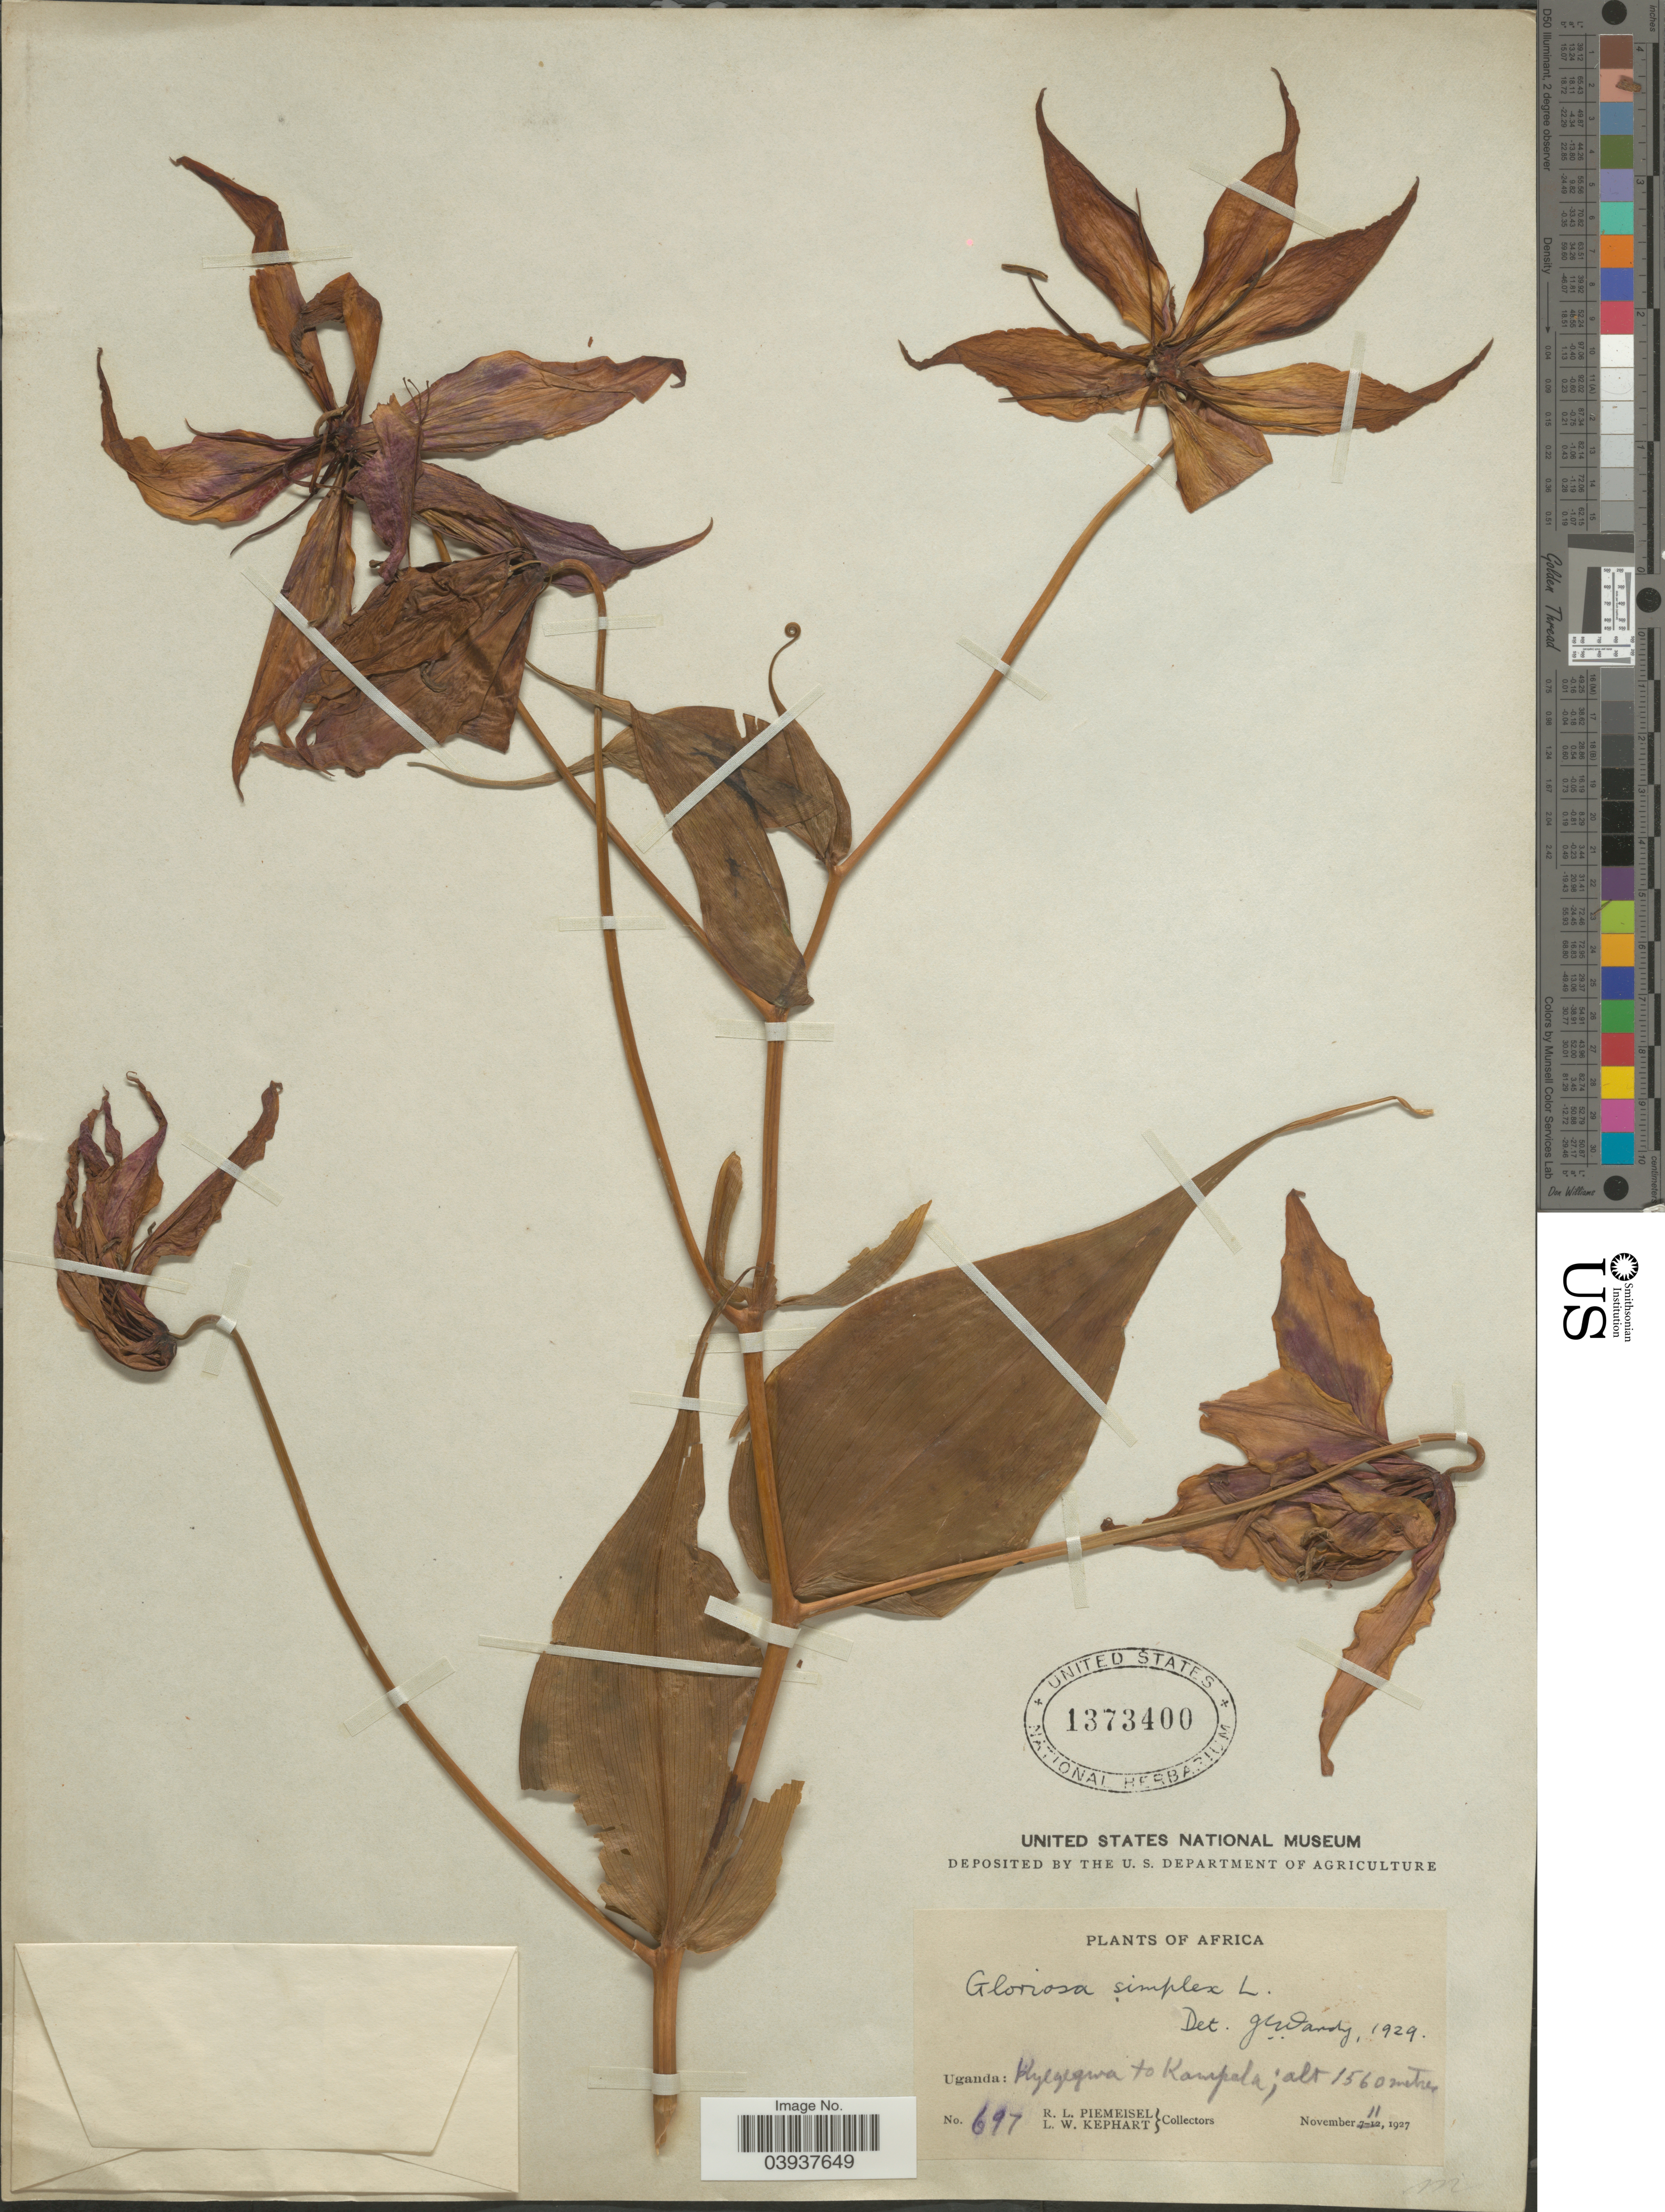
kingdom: Plantae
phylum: Tracheophyta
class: Liliopsida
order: Liliales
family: Colchicaceae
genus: Gloriosa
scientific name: Gloriosa simplex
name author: L.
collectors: R. L. Piemeisel & L. W. Kephart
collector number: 697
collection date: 1927-11-11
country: Uganda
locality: Kylgegwa to Kampala.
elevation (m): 1560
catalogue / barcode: US 1373400